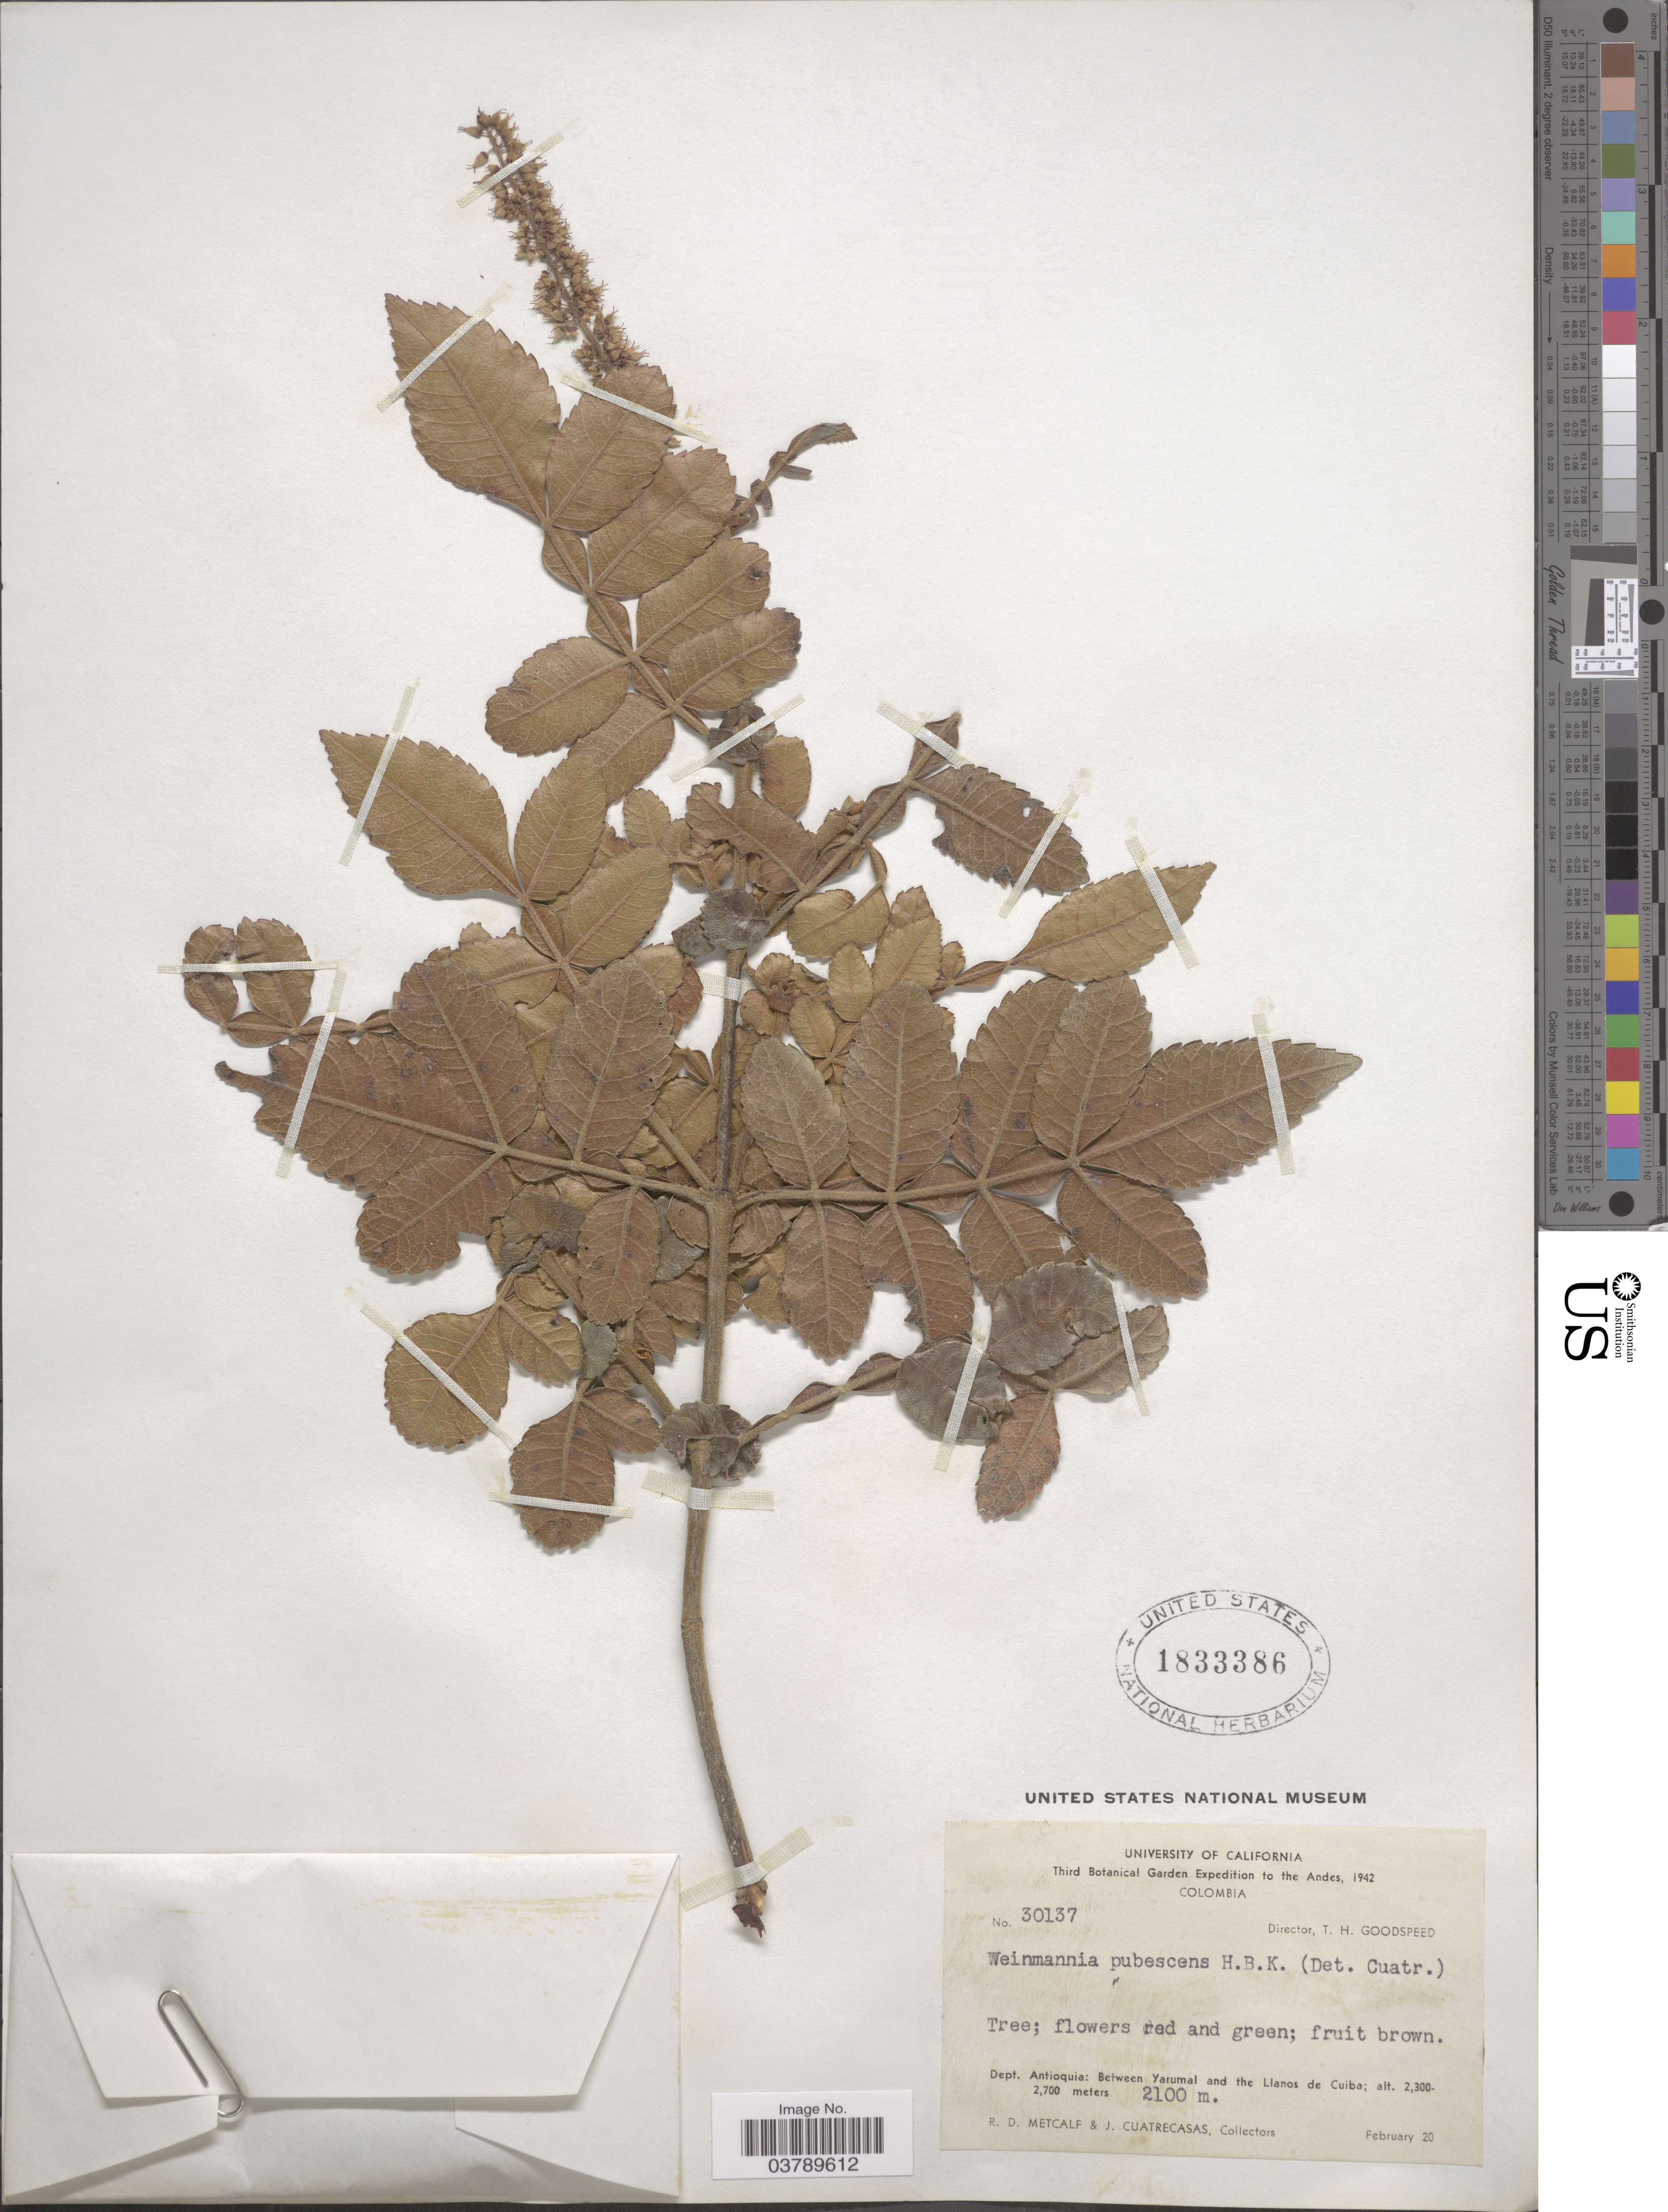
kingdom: Plantae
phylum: Tracheophyta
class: Magnoliopsida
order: Oxalidales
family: Cunoniaceae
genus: Weinmannia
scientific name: Weinmannia pubescens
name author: Kunth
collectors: R. D. Metcalf & J. Cuatrecasas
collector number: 30137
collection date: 1942-02-20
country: Colombia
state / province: Antioquia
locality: Andes. Dept. Antioquia: Between Yarumal and the Llanos de Cuiba.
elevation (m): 2100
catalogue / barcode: US 1833386